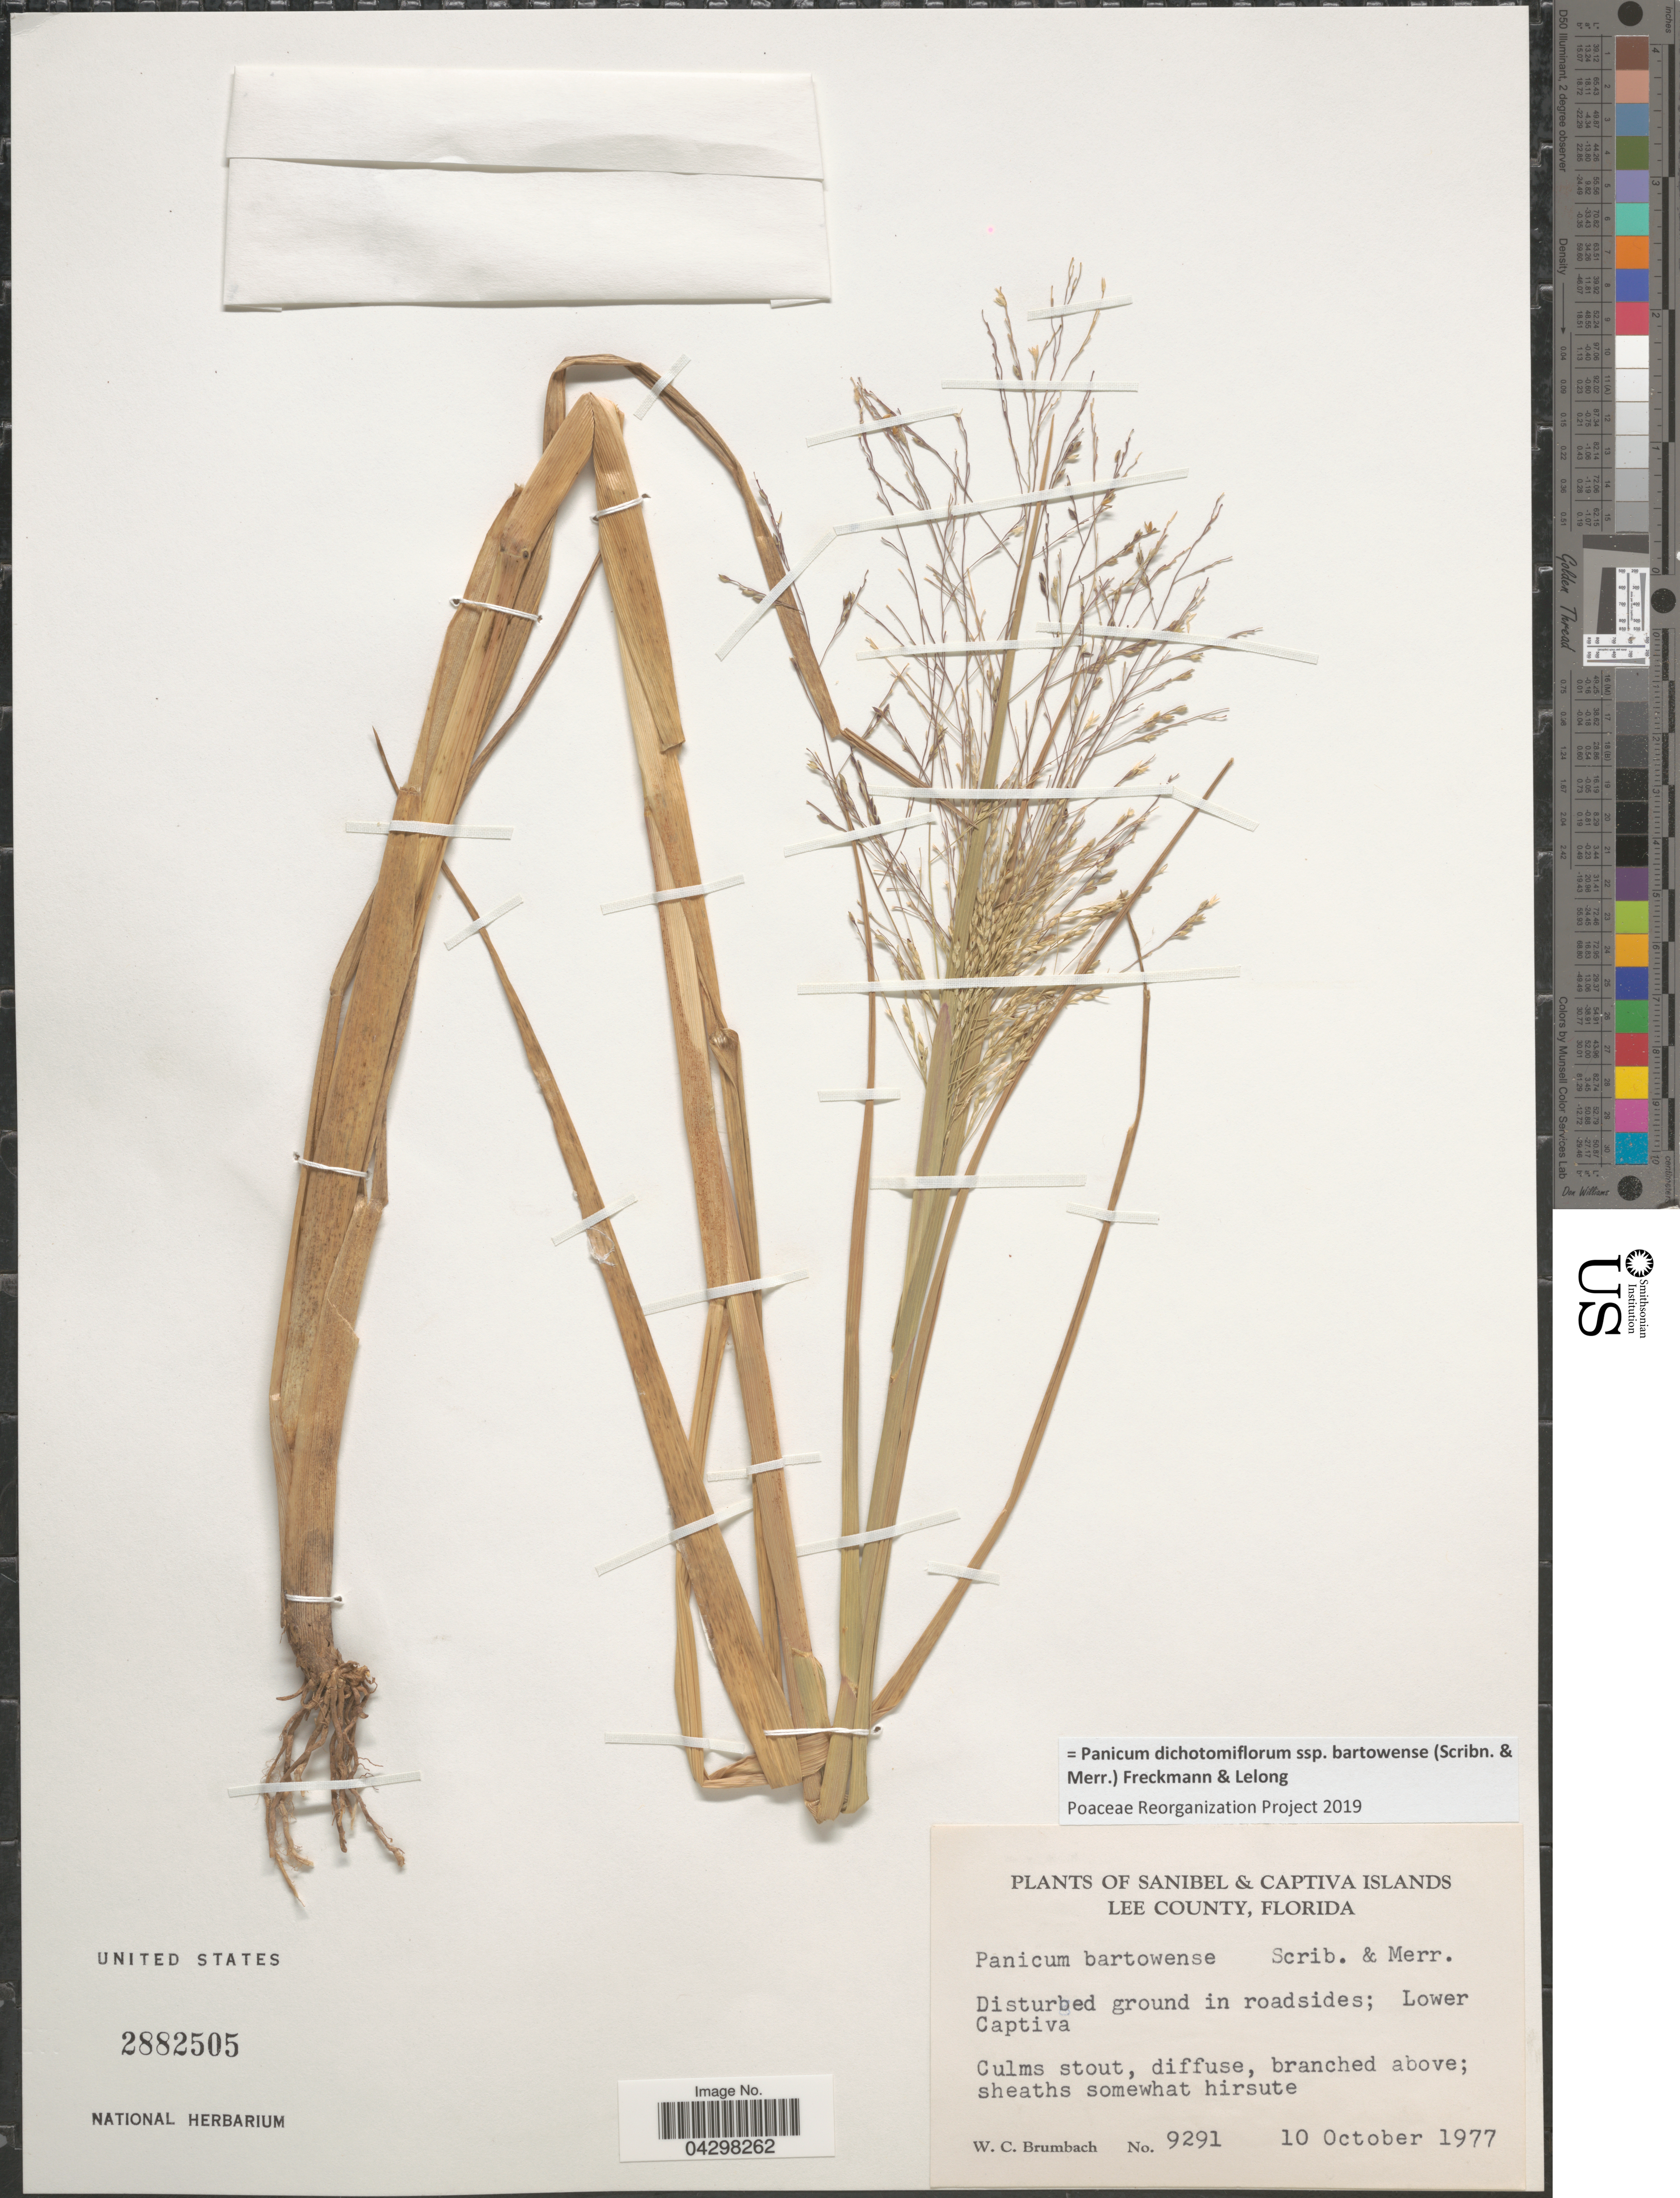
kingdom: Plantae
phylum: Tracheophyta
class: Liliopsida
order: Poales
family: Poaceae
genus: Panicum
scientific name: Panicum dichotomiflorum subsp. bartowense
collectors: W. C. Brumbach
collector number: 9291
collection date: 1977-10-10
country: United States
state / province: Florida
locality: Sanibel & Captiva Island. Lee County. Disturbed ground in roadsides; Lower Captiva.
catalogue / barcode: US 2882505